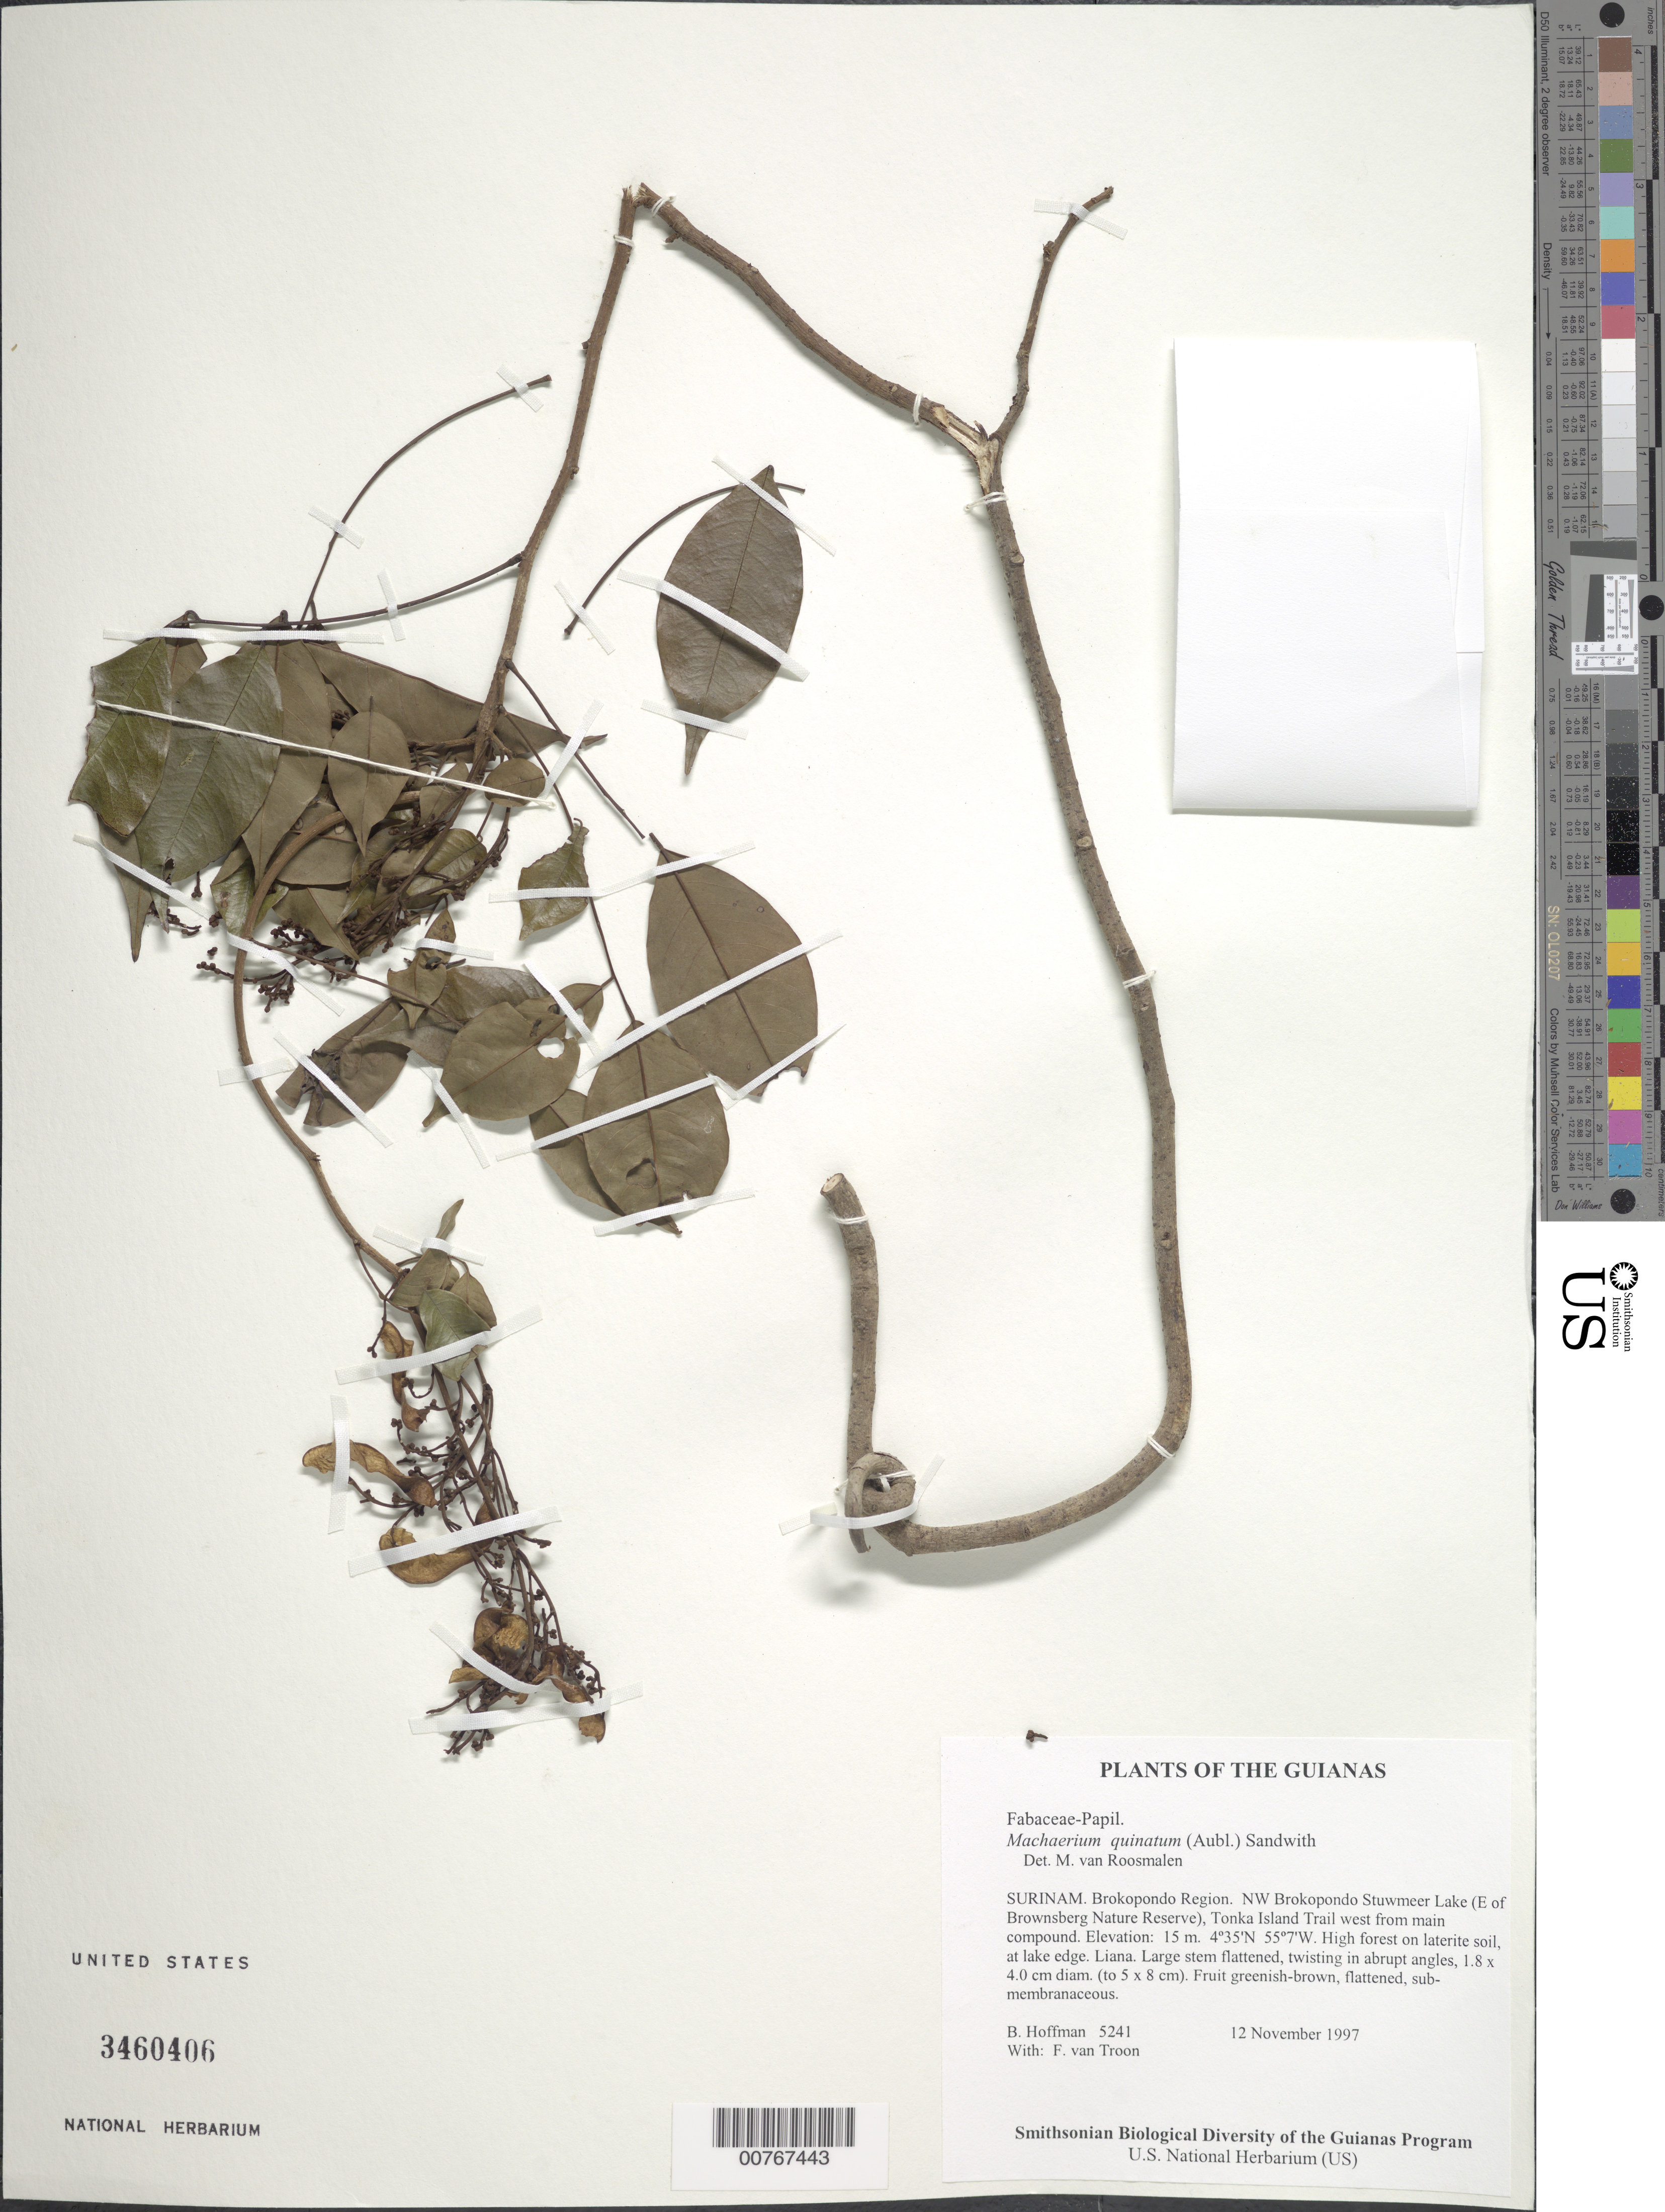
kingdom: Plantae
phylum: Tracheophyta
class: Magnoliopsida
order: Fabales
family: Fabaceae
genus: Machaerium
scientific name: Machaerium quinatum var. quinatum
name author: (Aubl.) Sandwith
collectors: B. Hoffman & F. Troon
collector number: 5241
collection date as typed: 12 November 1997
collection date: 1997-11-12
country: Suriname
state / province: Brokopondo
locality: NW Brokopondo Stuwmeer Lake (E of Brownsberg Nature Reserve), Tonka Island Trail west from main compound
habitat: High forest on laterite soil, at lake edge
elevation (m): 15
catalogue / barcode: US 3460406